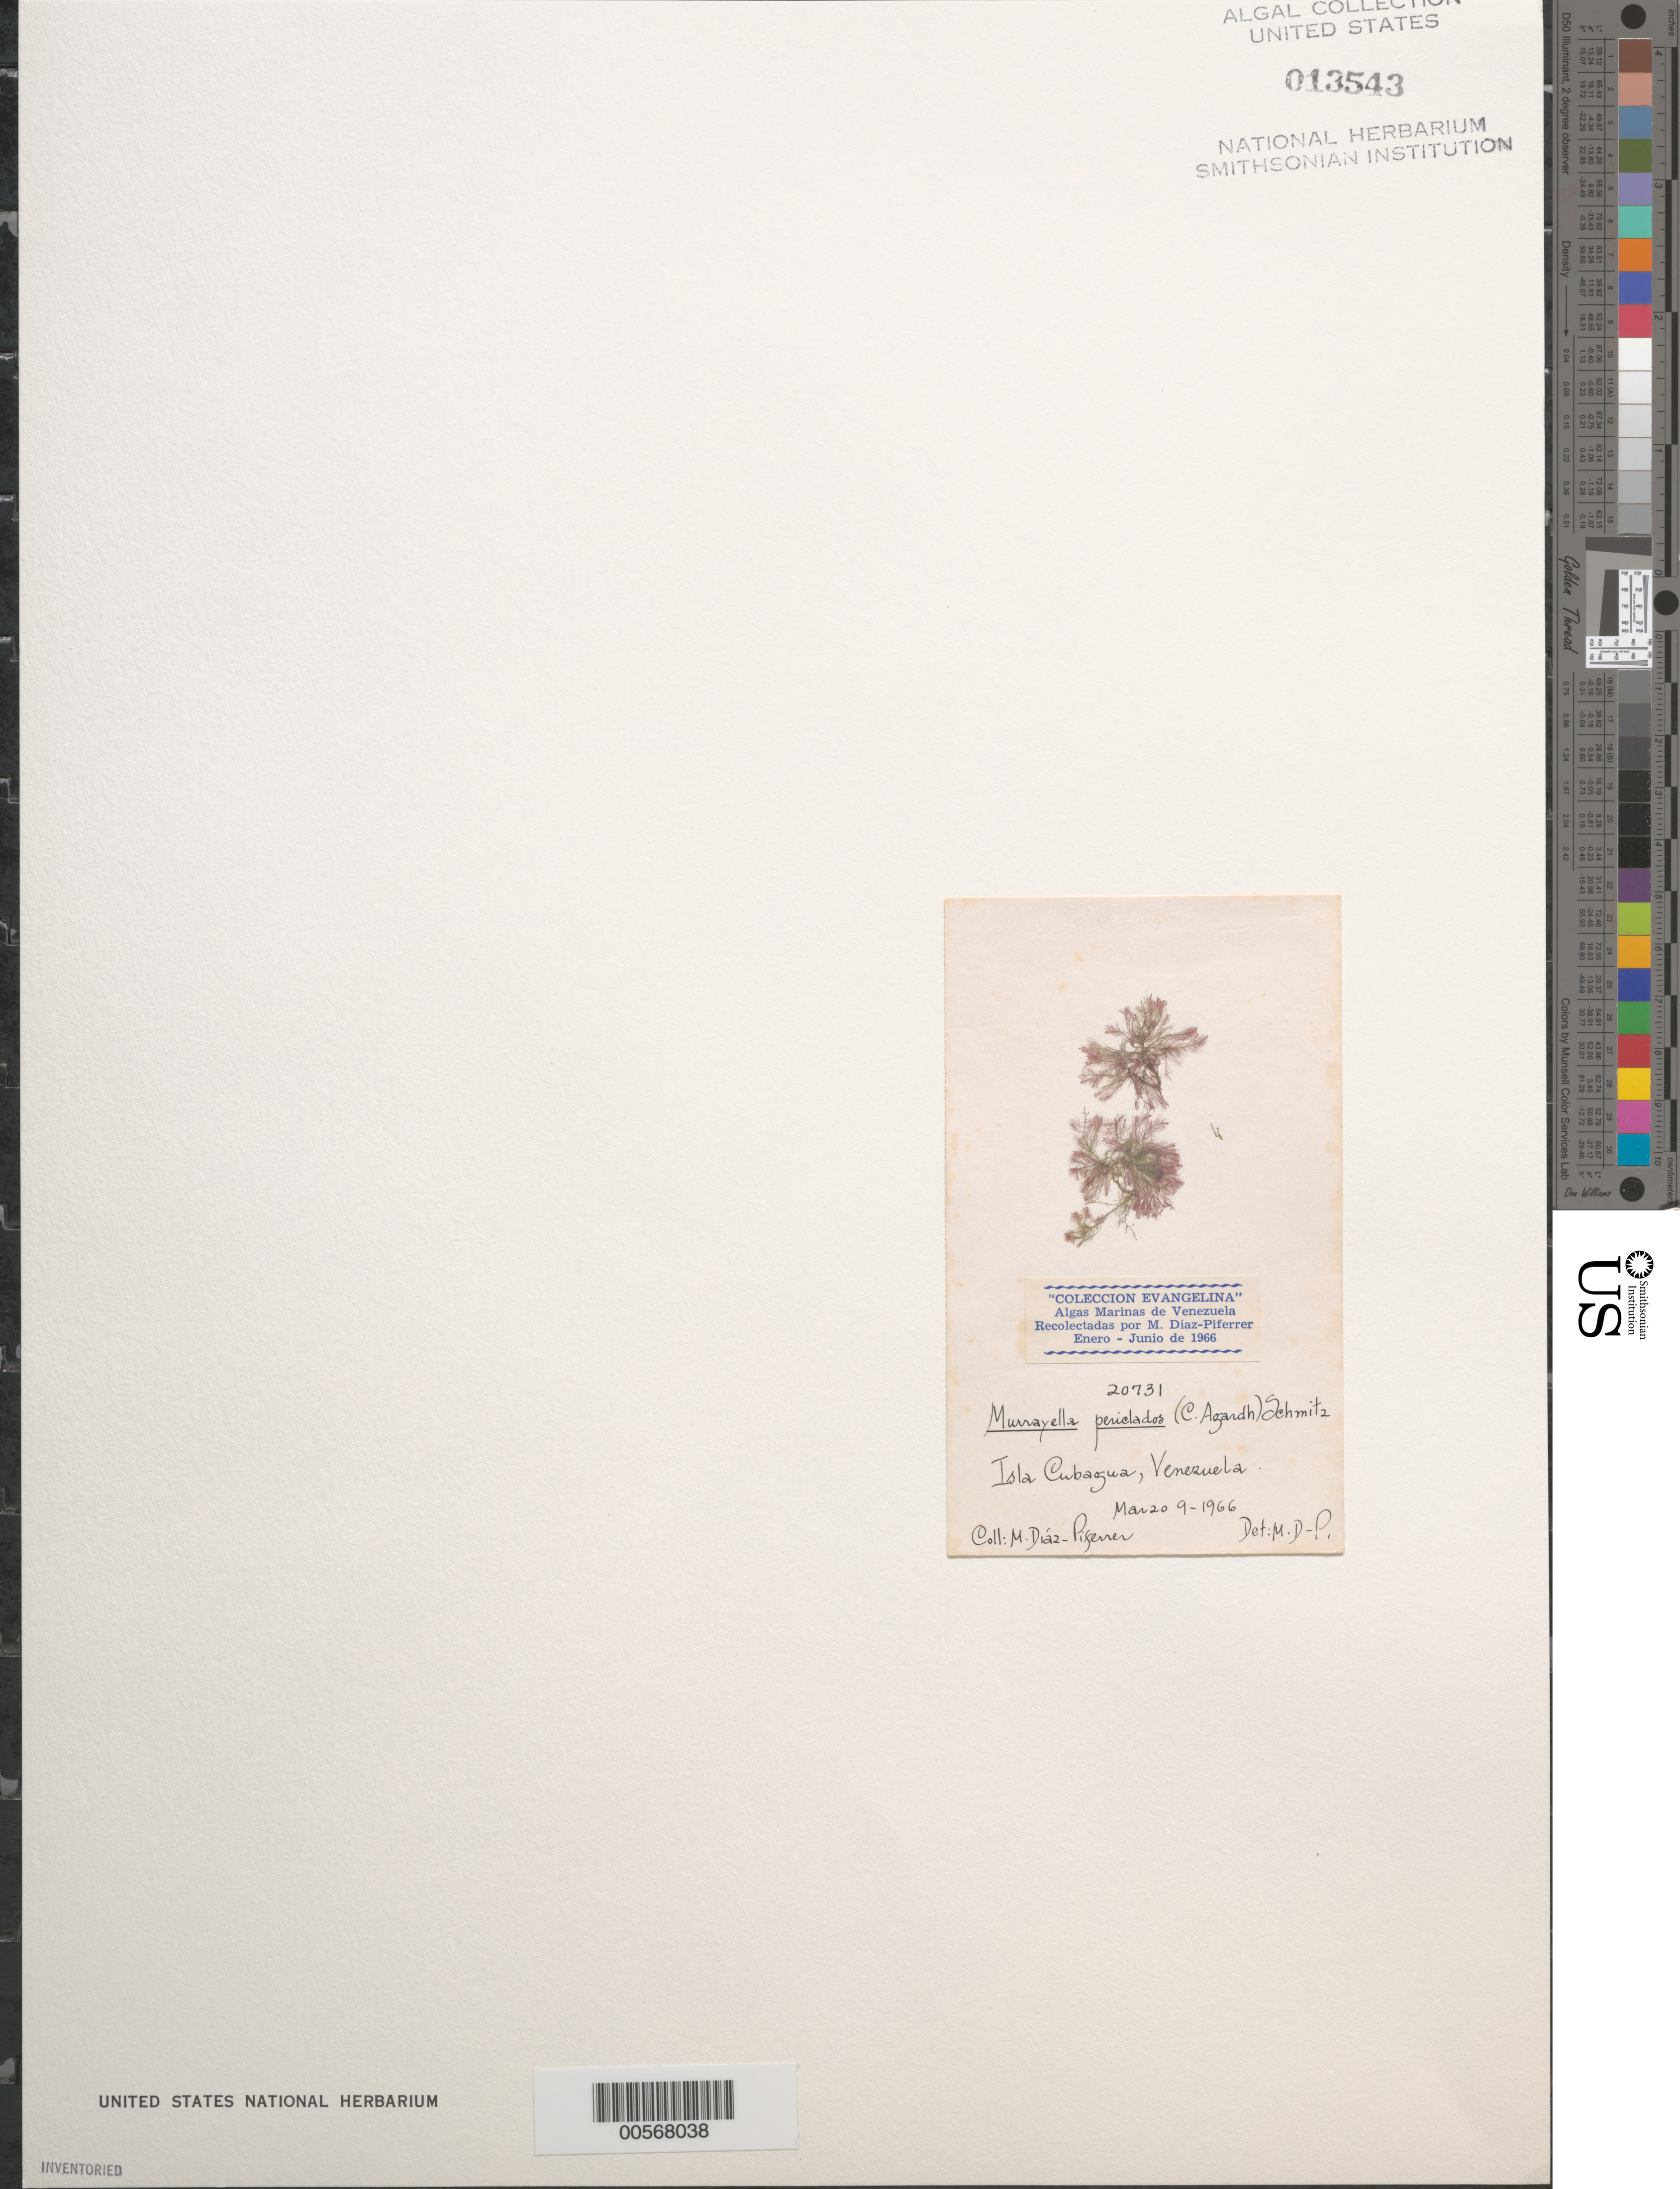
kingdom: Plantae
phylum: Rhodophyta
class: Florideophyceae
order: Ceramiales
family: Rhodomelaceae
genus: Murrayella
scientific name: Murrayella periclados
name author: (C. Agardh) F. Schmitz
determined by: Diaz-Piferrer, M.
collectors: M. Diaz-Piferrer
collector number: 20731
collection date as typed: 09 Mar 1966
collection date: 1966-03-09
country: Venezuela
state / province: Nueva Esparta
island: Cubagua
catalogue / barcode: US 13543